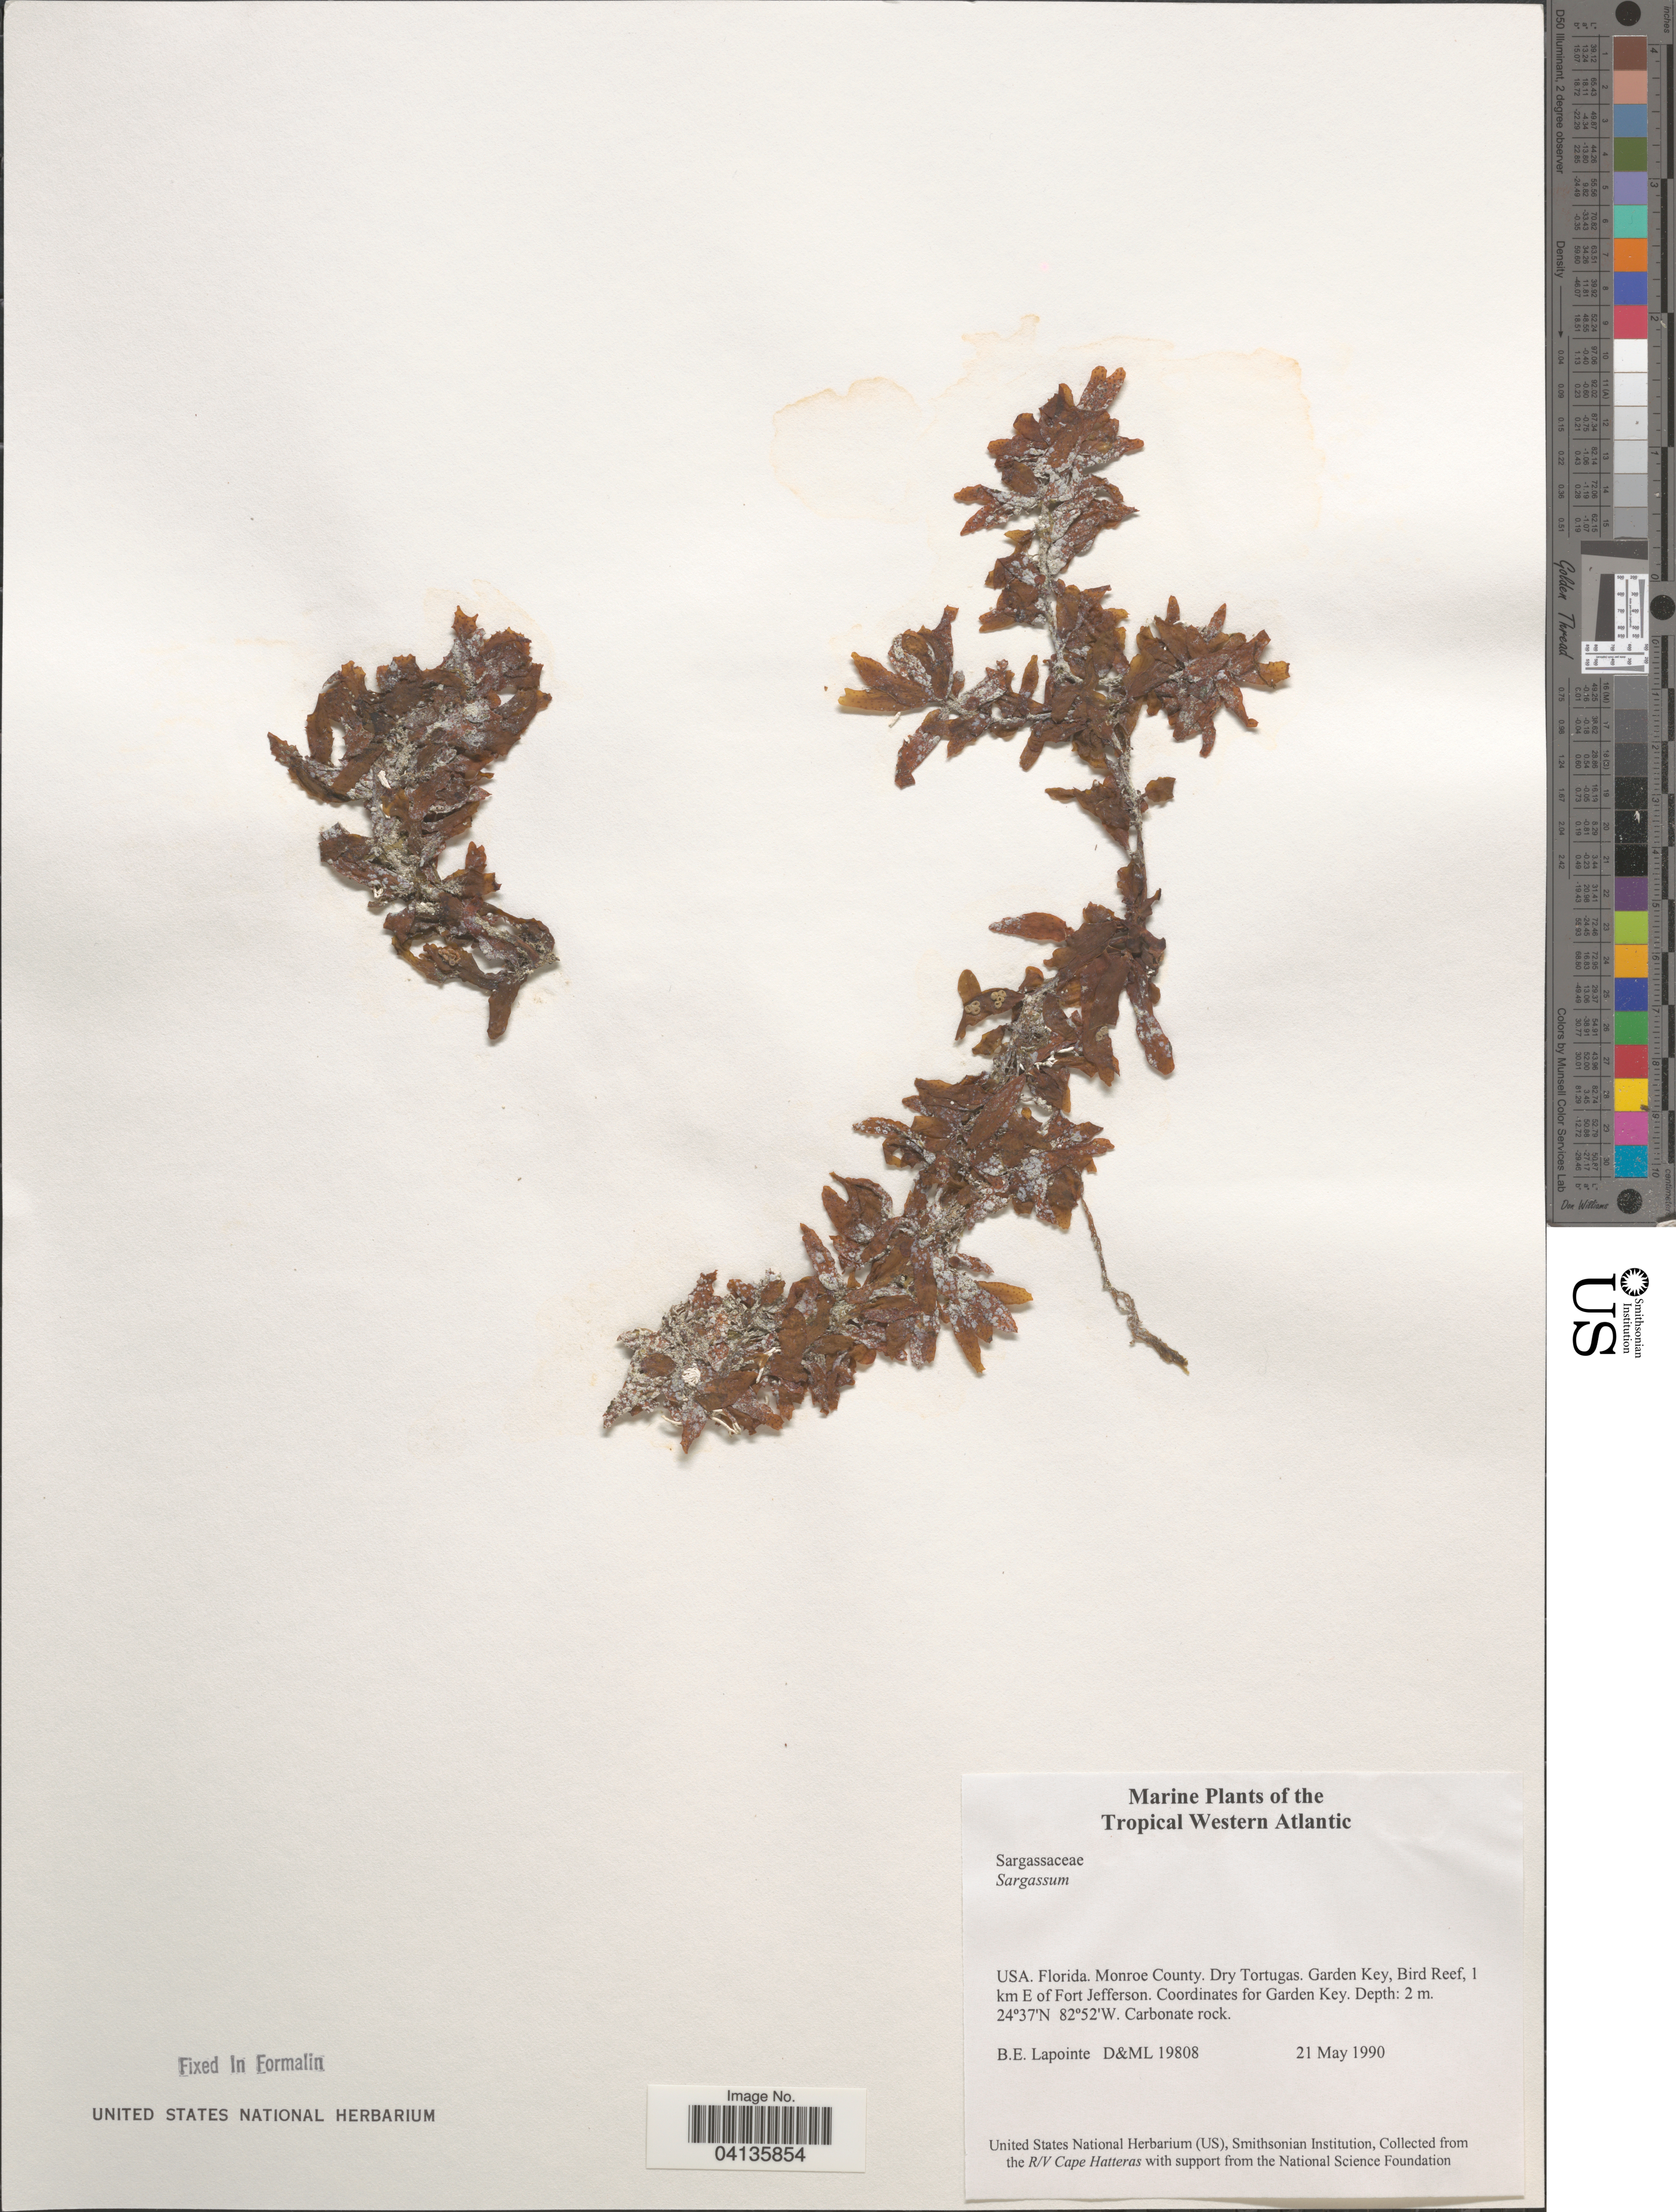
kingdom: Chromista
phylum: Ochrophyta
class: Phaeophyceae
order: Fucales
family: Sargassaceae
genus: Sargassum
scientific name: Sargassum sp.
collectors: B. Lapointe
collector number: D&ML 19808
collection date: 1990-05-21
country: United States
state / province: Florida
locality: The Tropical Western Atlantic. Monroe County. Dry Tortugas. Garden Key, Bird Reef, 1 km E of Fort Jefferson. Coordinates for Garden Key.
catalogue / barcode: US 238694